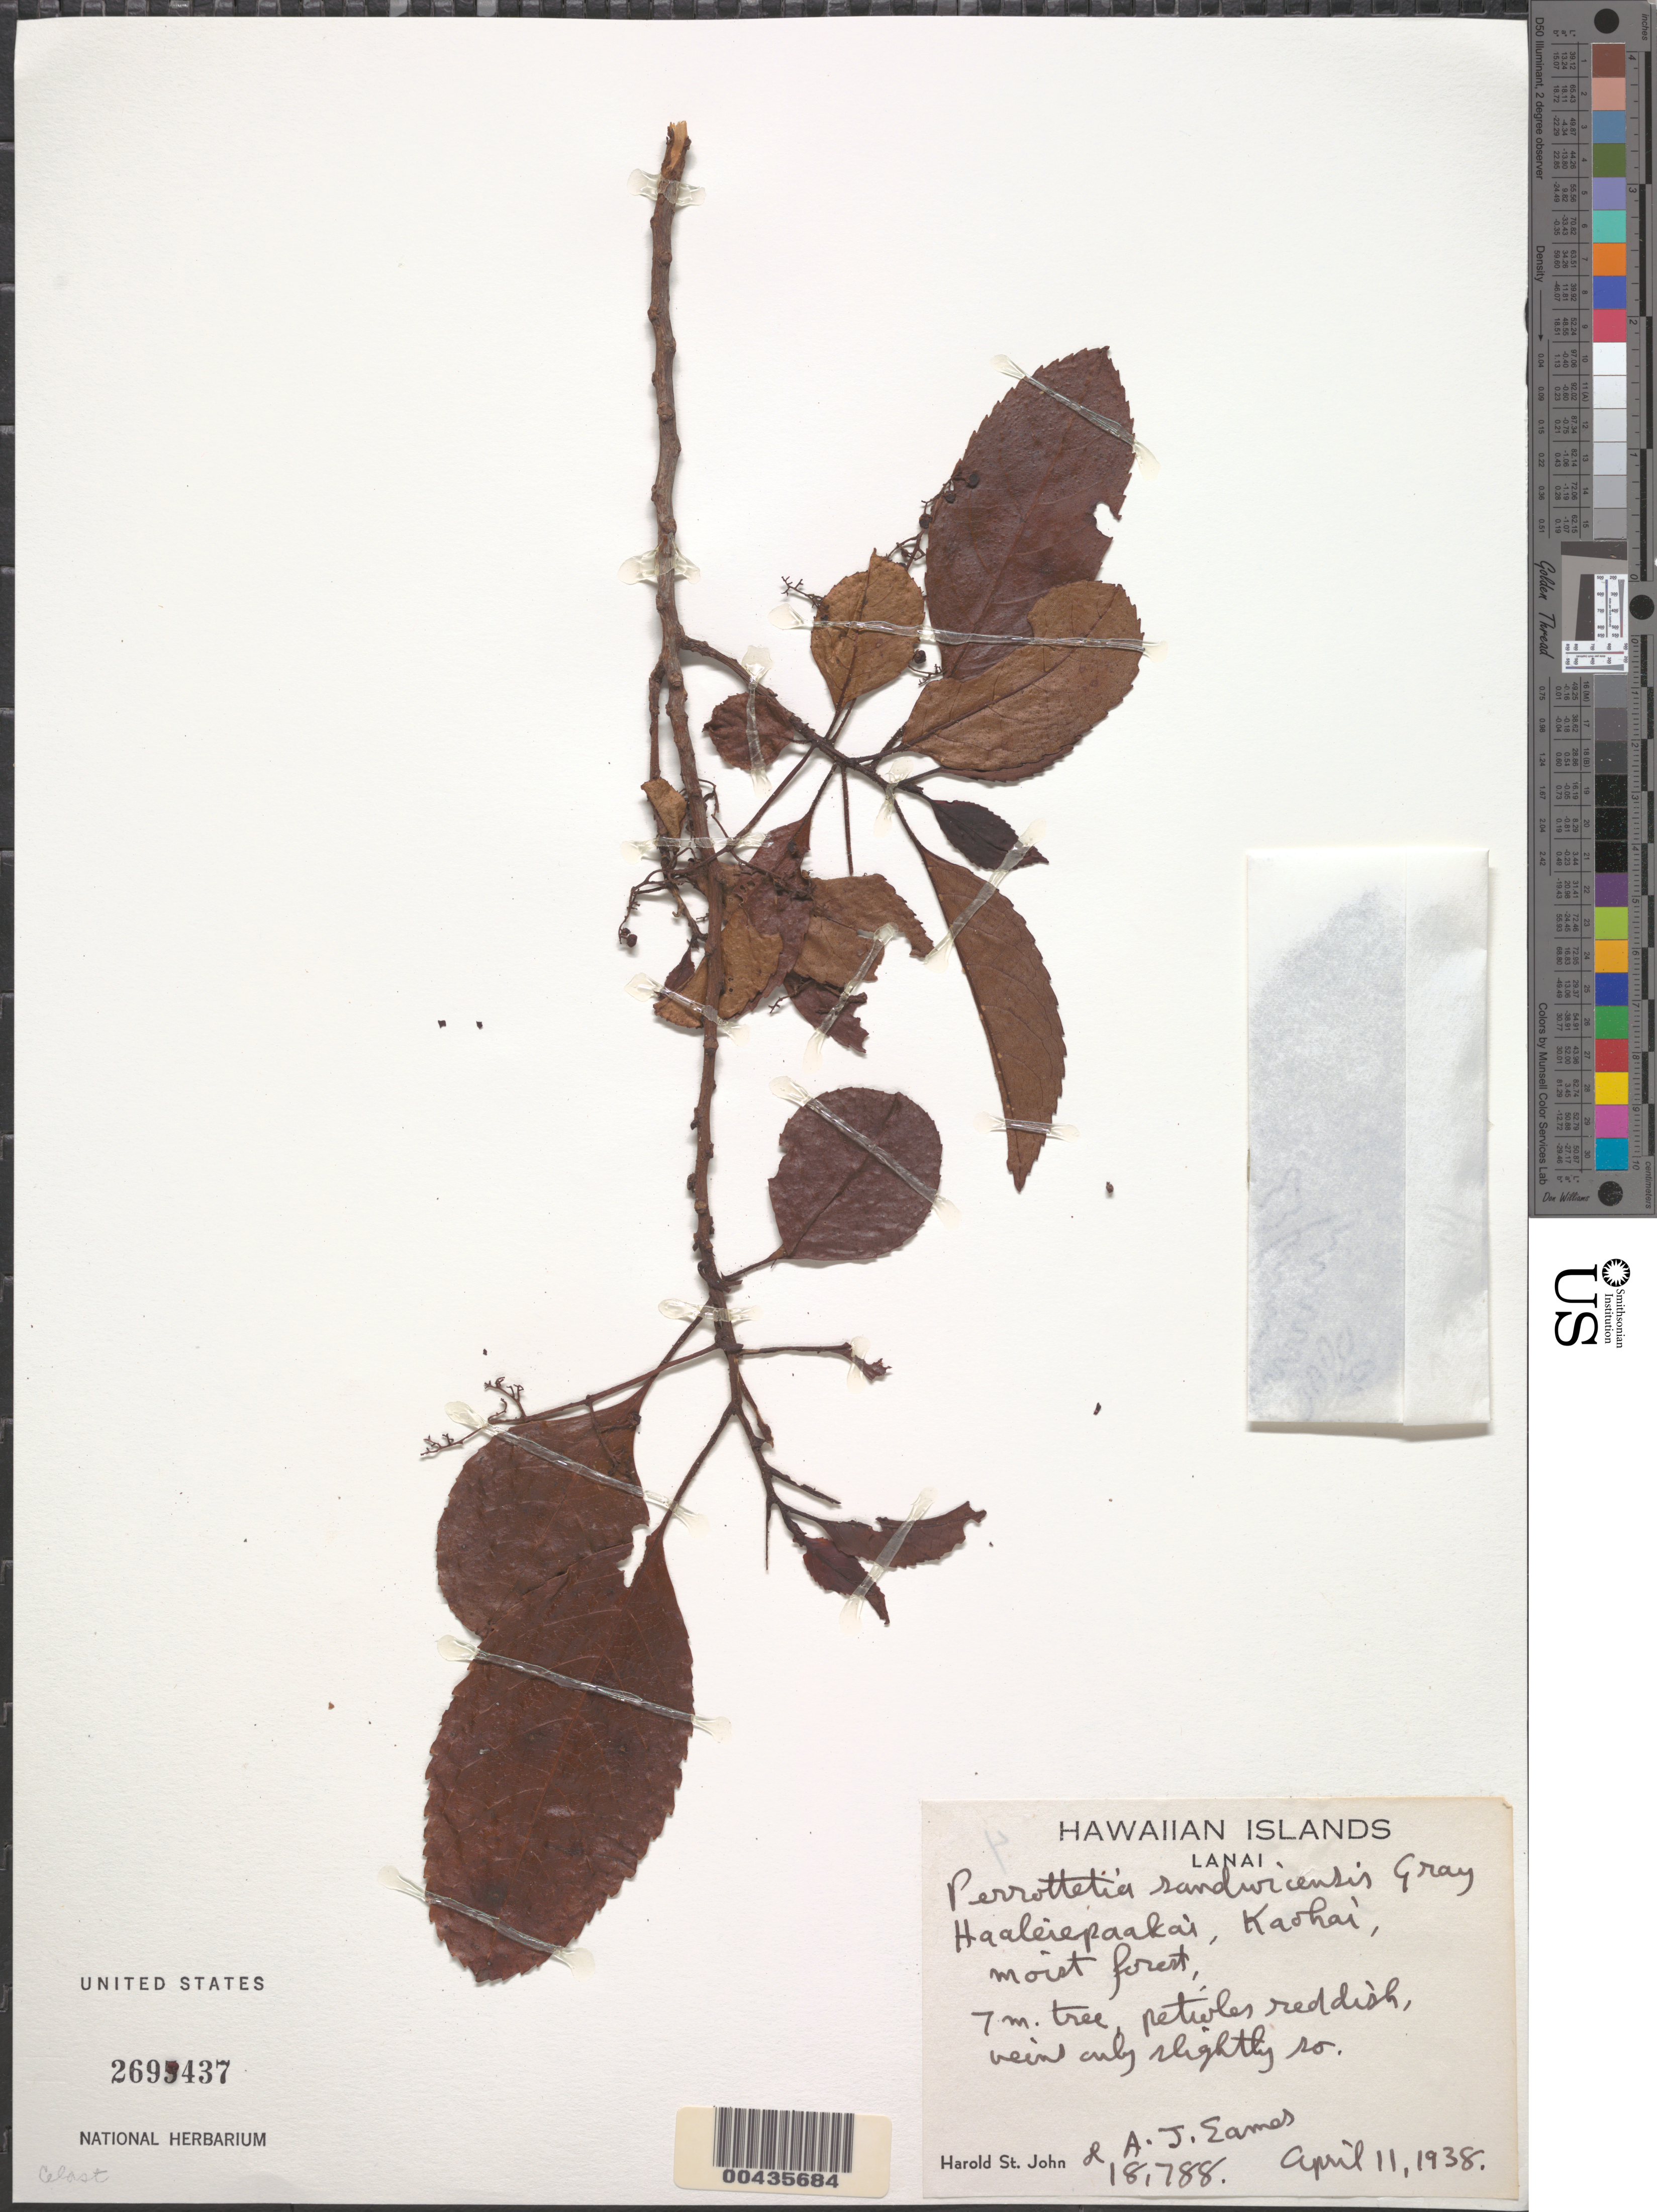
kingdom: Plantae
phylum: Tracheophyta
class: Magnoliopsida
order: Huerteales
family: Dipentodontaceae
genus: Perrottetia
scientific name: Perrottetia sandwicensis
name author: A. Gray in Wilkes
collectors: H. St. John & A. J. Eames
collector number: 18788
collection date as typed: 11 Apr 1938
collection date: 1938-04-11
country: United States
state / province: Hawaii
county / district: Maui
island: Lana'i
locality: Haaleiepaakai, Kaohai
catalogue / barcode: US 2695437